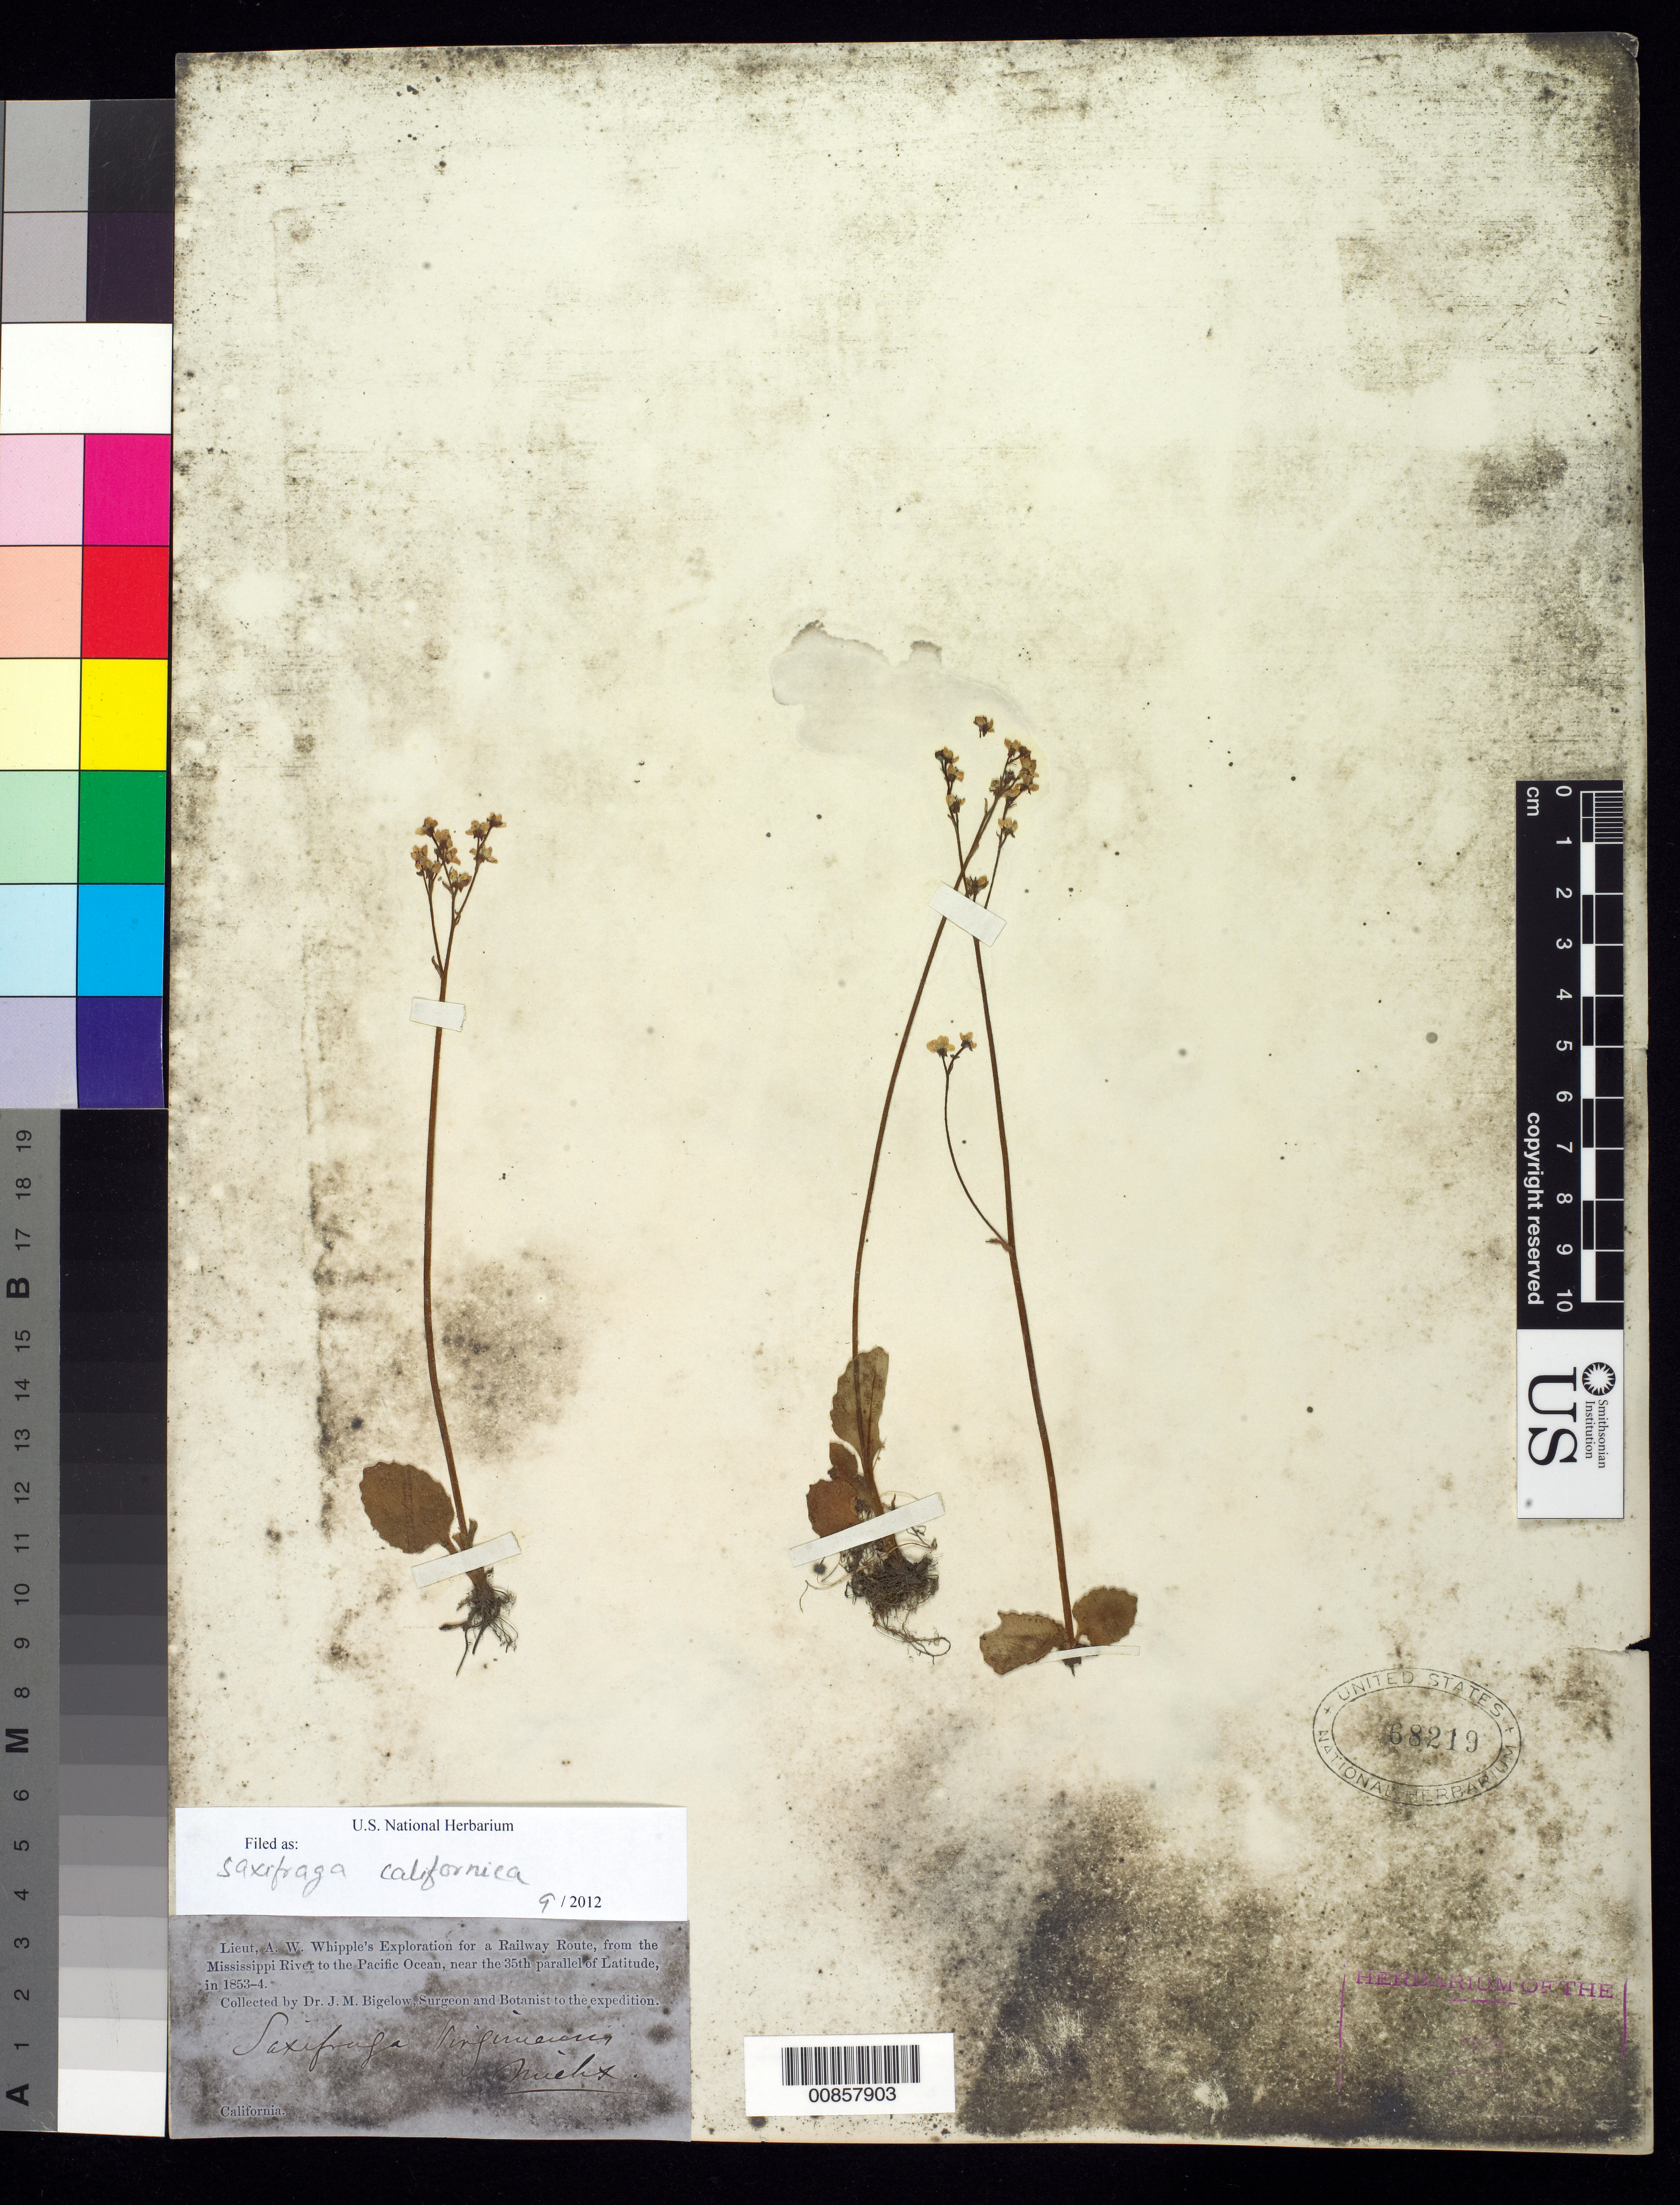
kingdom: Plantae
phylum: Tracheophyta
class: Magnoliopsida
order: Saxifragales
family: Saxifragaceae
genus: Micranthes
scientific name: Micranthes californica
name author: (Greene) Small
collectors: J. M. Bigelow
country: United States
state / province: California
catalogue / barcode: US 68219